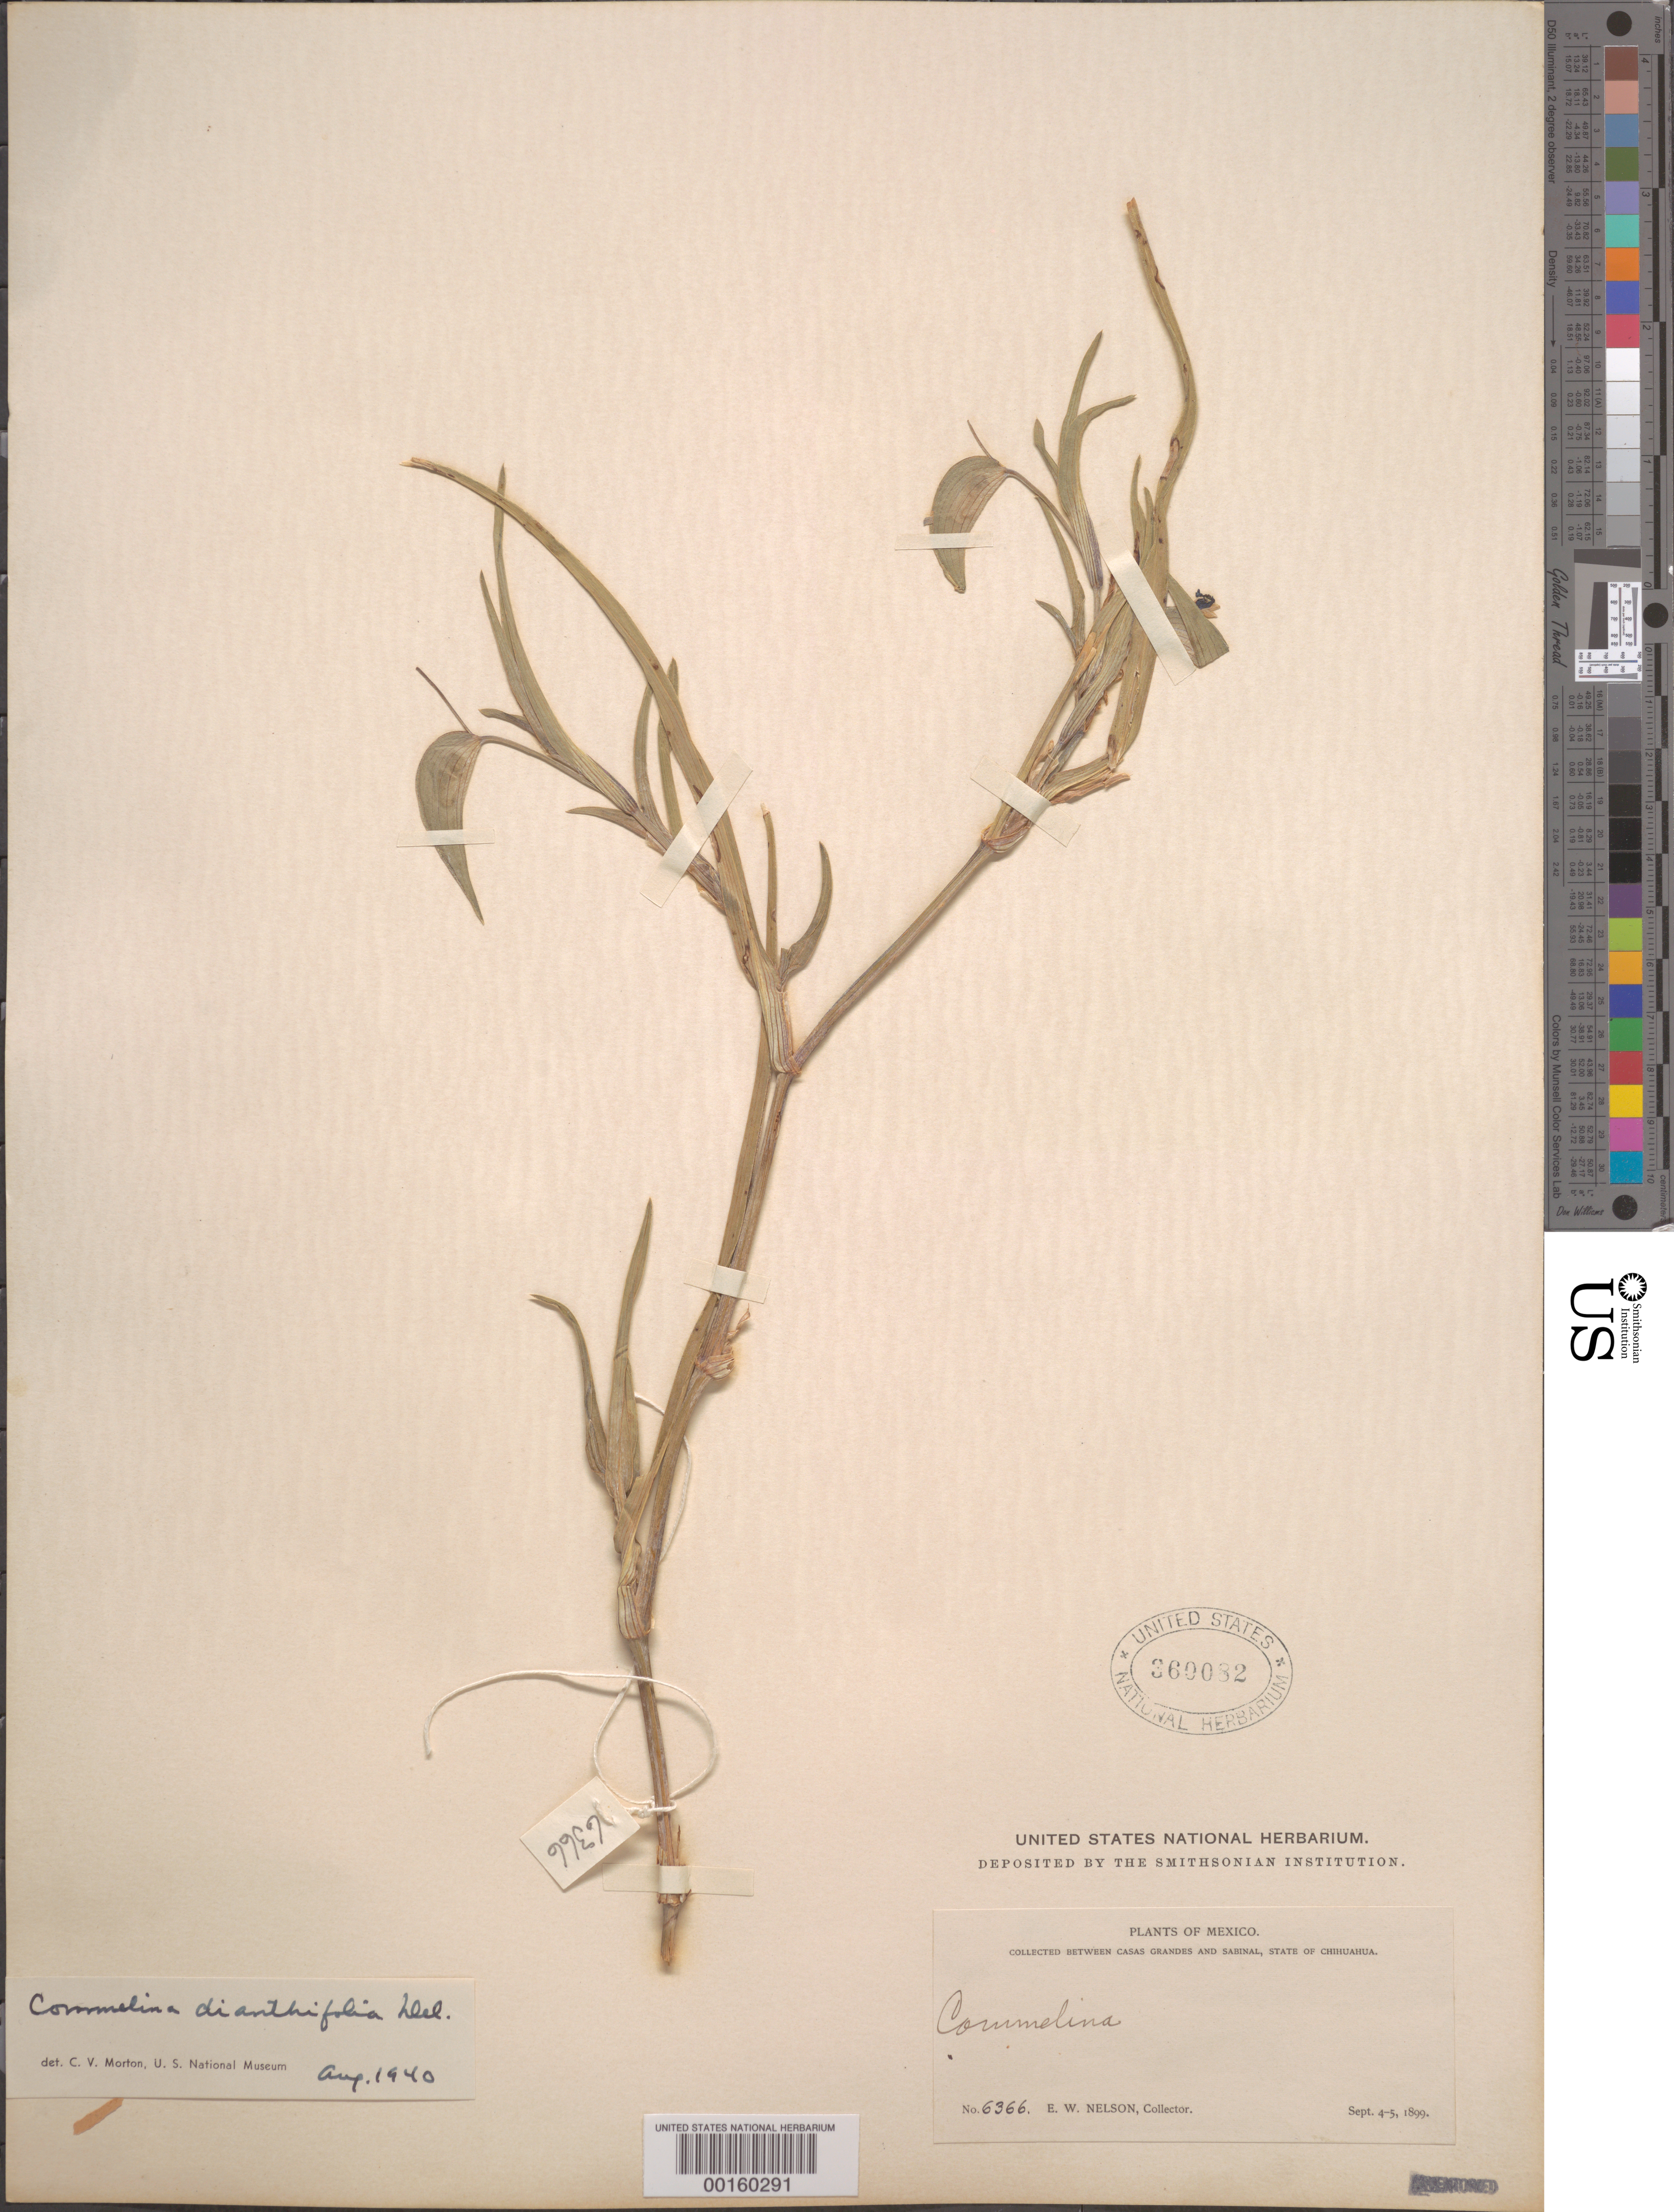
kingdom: Plantae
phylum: Tracheophyta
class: Liliopsida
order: Commelinales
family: Commelinaceae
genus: Commelina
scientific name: Commelina dianthifolia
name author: Redouté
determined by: Morton, C. V.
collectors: E. W. Nelson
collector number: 6366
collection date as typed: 04 Sep 1899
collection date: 1899-09-04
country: Mexico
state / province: Chihuahua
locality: Sabinal and Casas Grandes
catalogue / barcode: US 360082